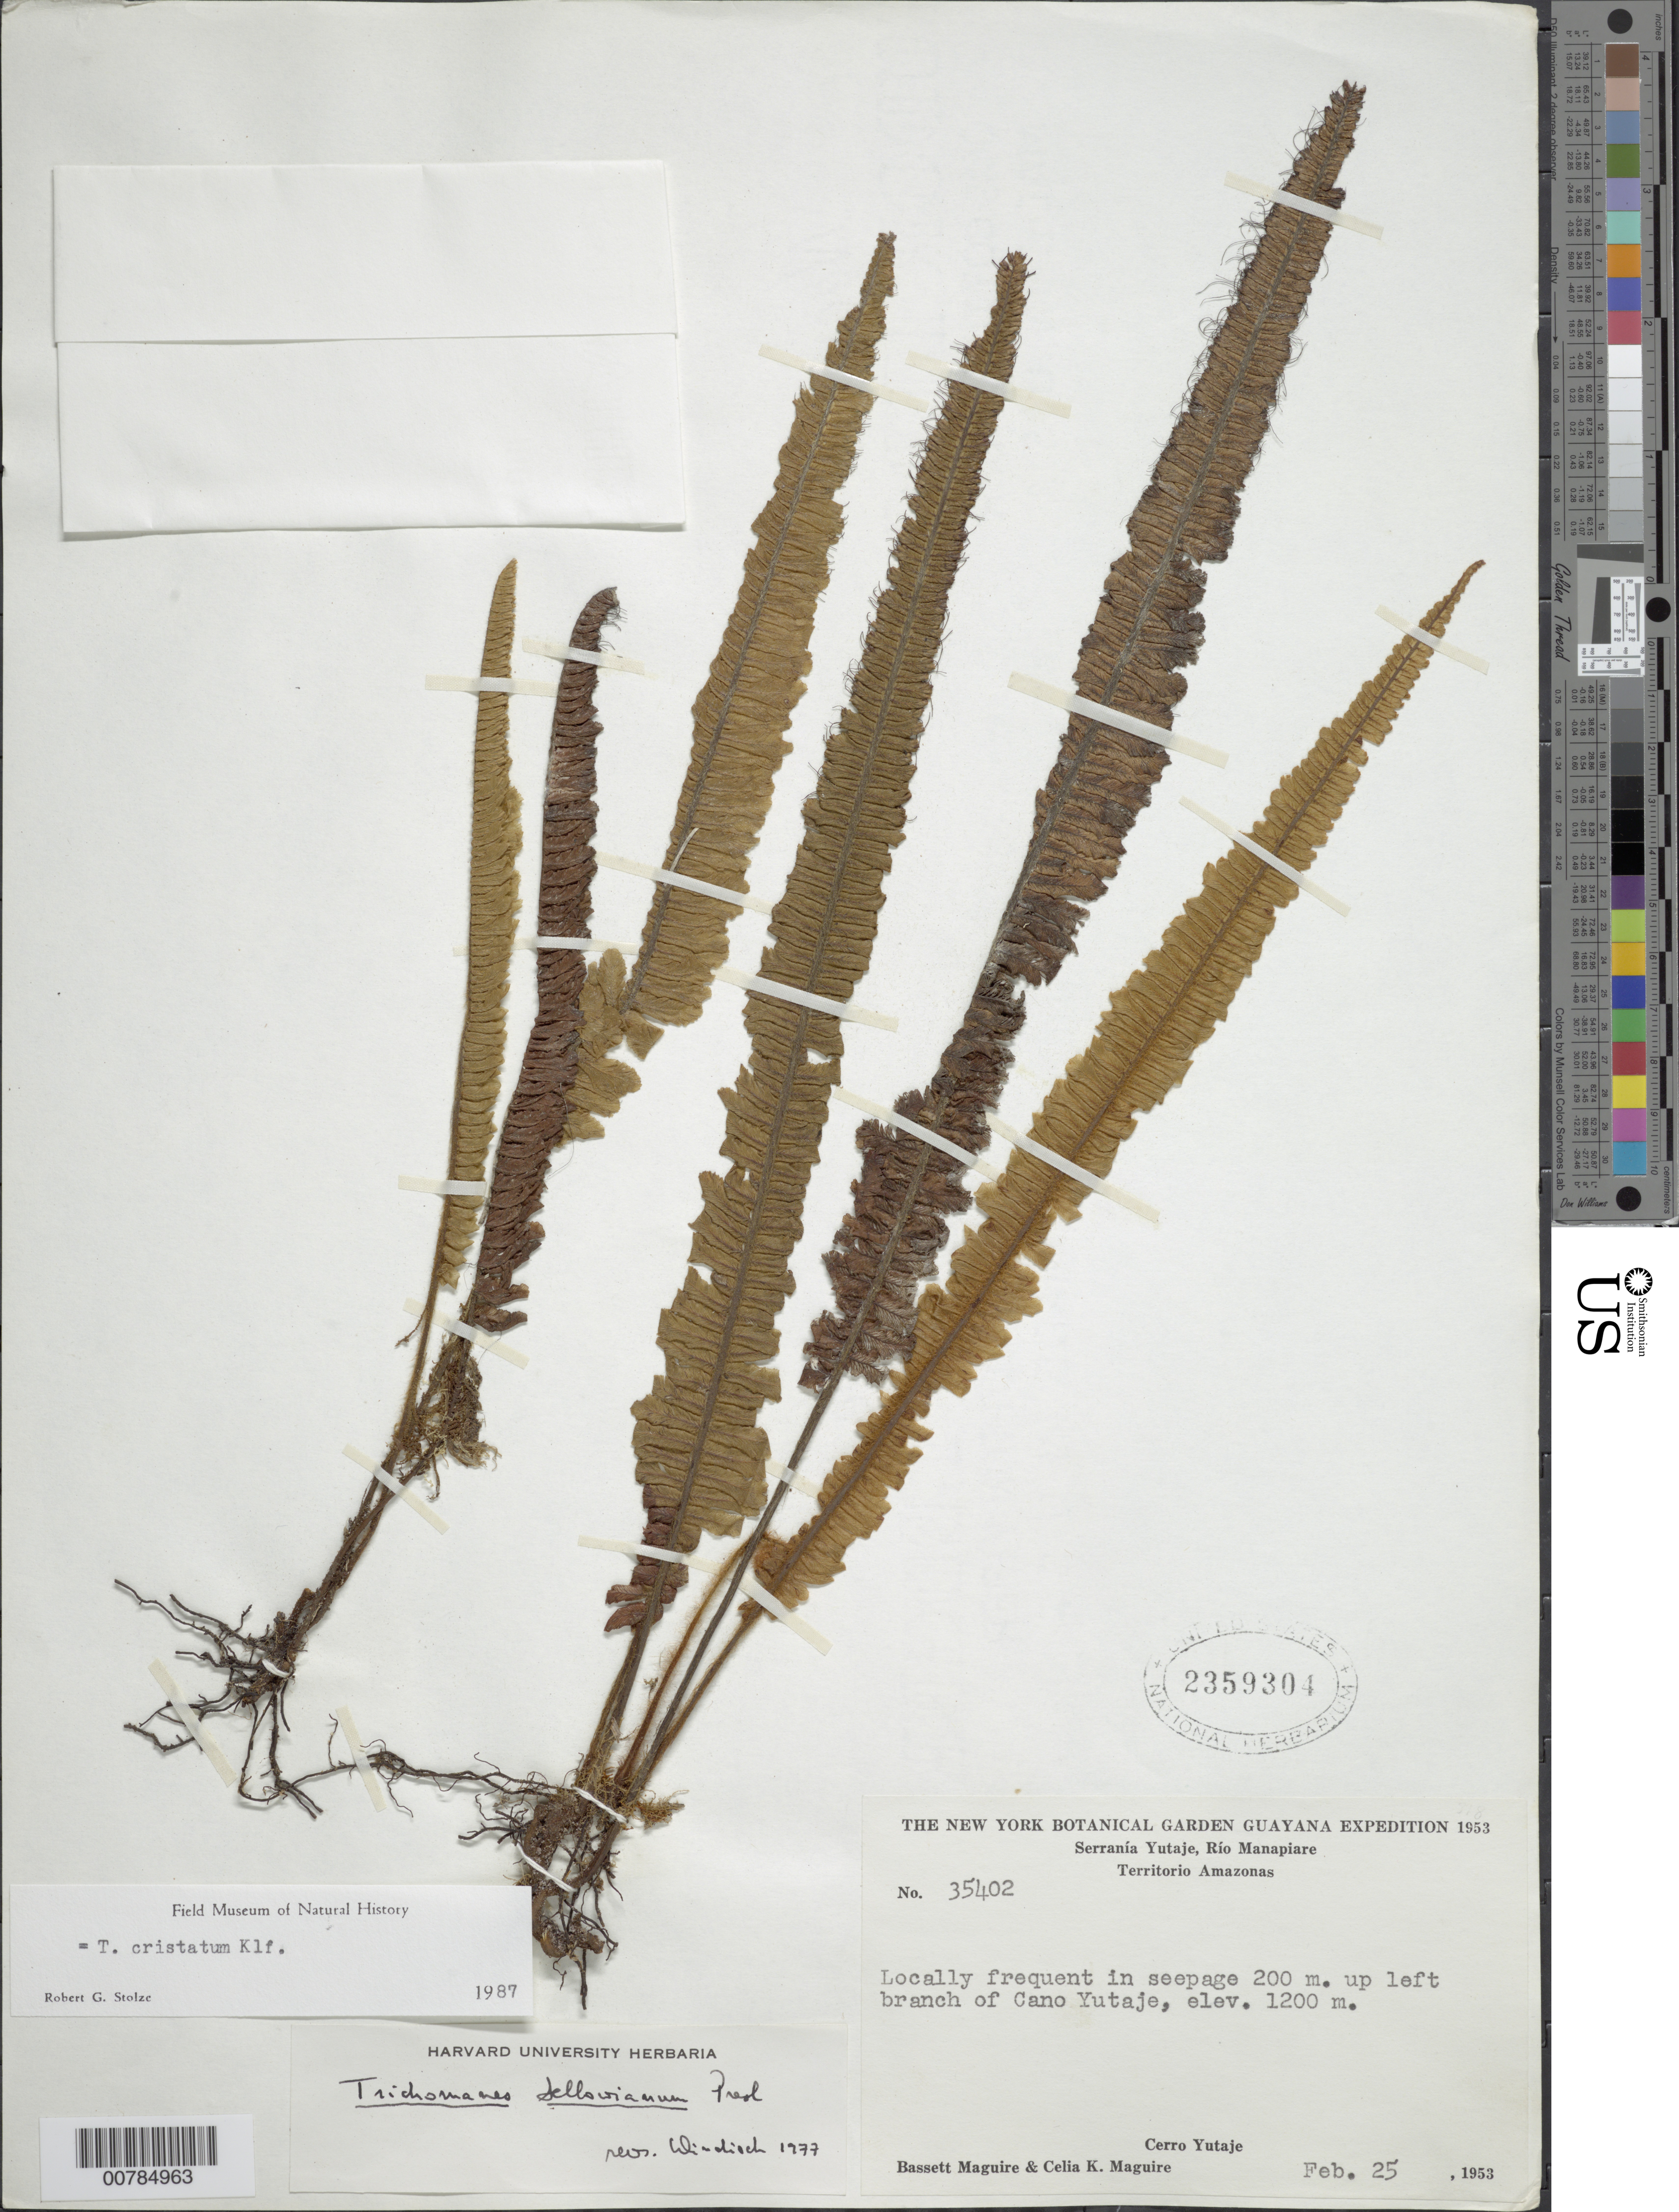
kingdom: Plantae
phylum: Tracheophyta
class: Polypodiopsida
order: Hymenophyllales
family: Hymenophyllaceae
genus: Trichomanes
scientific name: Trichomanes cristatum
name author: Kaulf.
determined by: Stolze, R. G.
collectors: B. Maguire & C. K. Maguire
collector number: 35402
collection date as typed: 25-Feb-53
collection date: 1953-02-25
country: Venezuela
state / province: Amazonas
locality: Serranía Yutajé, Río Manapiare, Cerro Yutajé, 200 m up left branch of Caño Yutajé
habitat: In seepage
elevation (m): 1200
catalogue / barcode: US 2359304